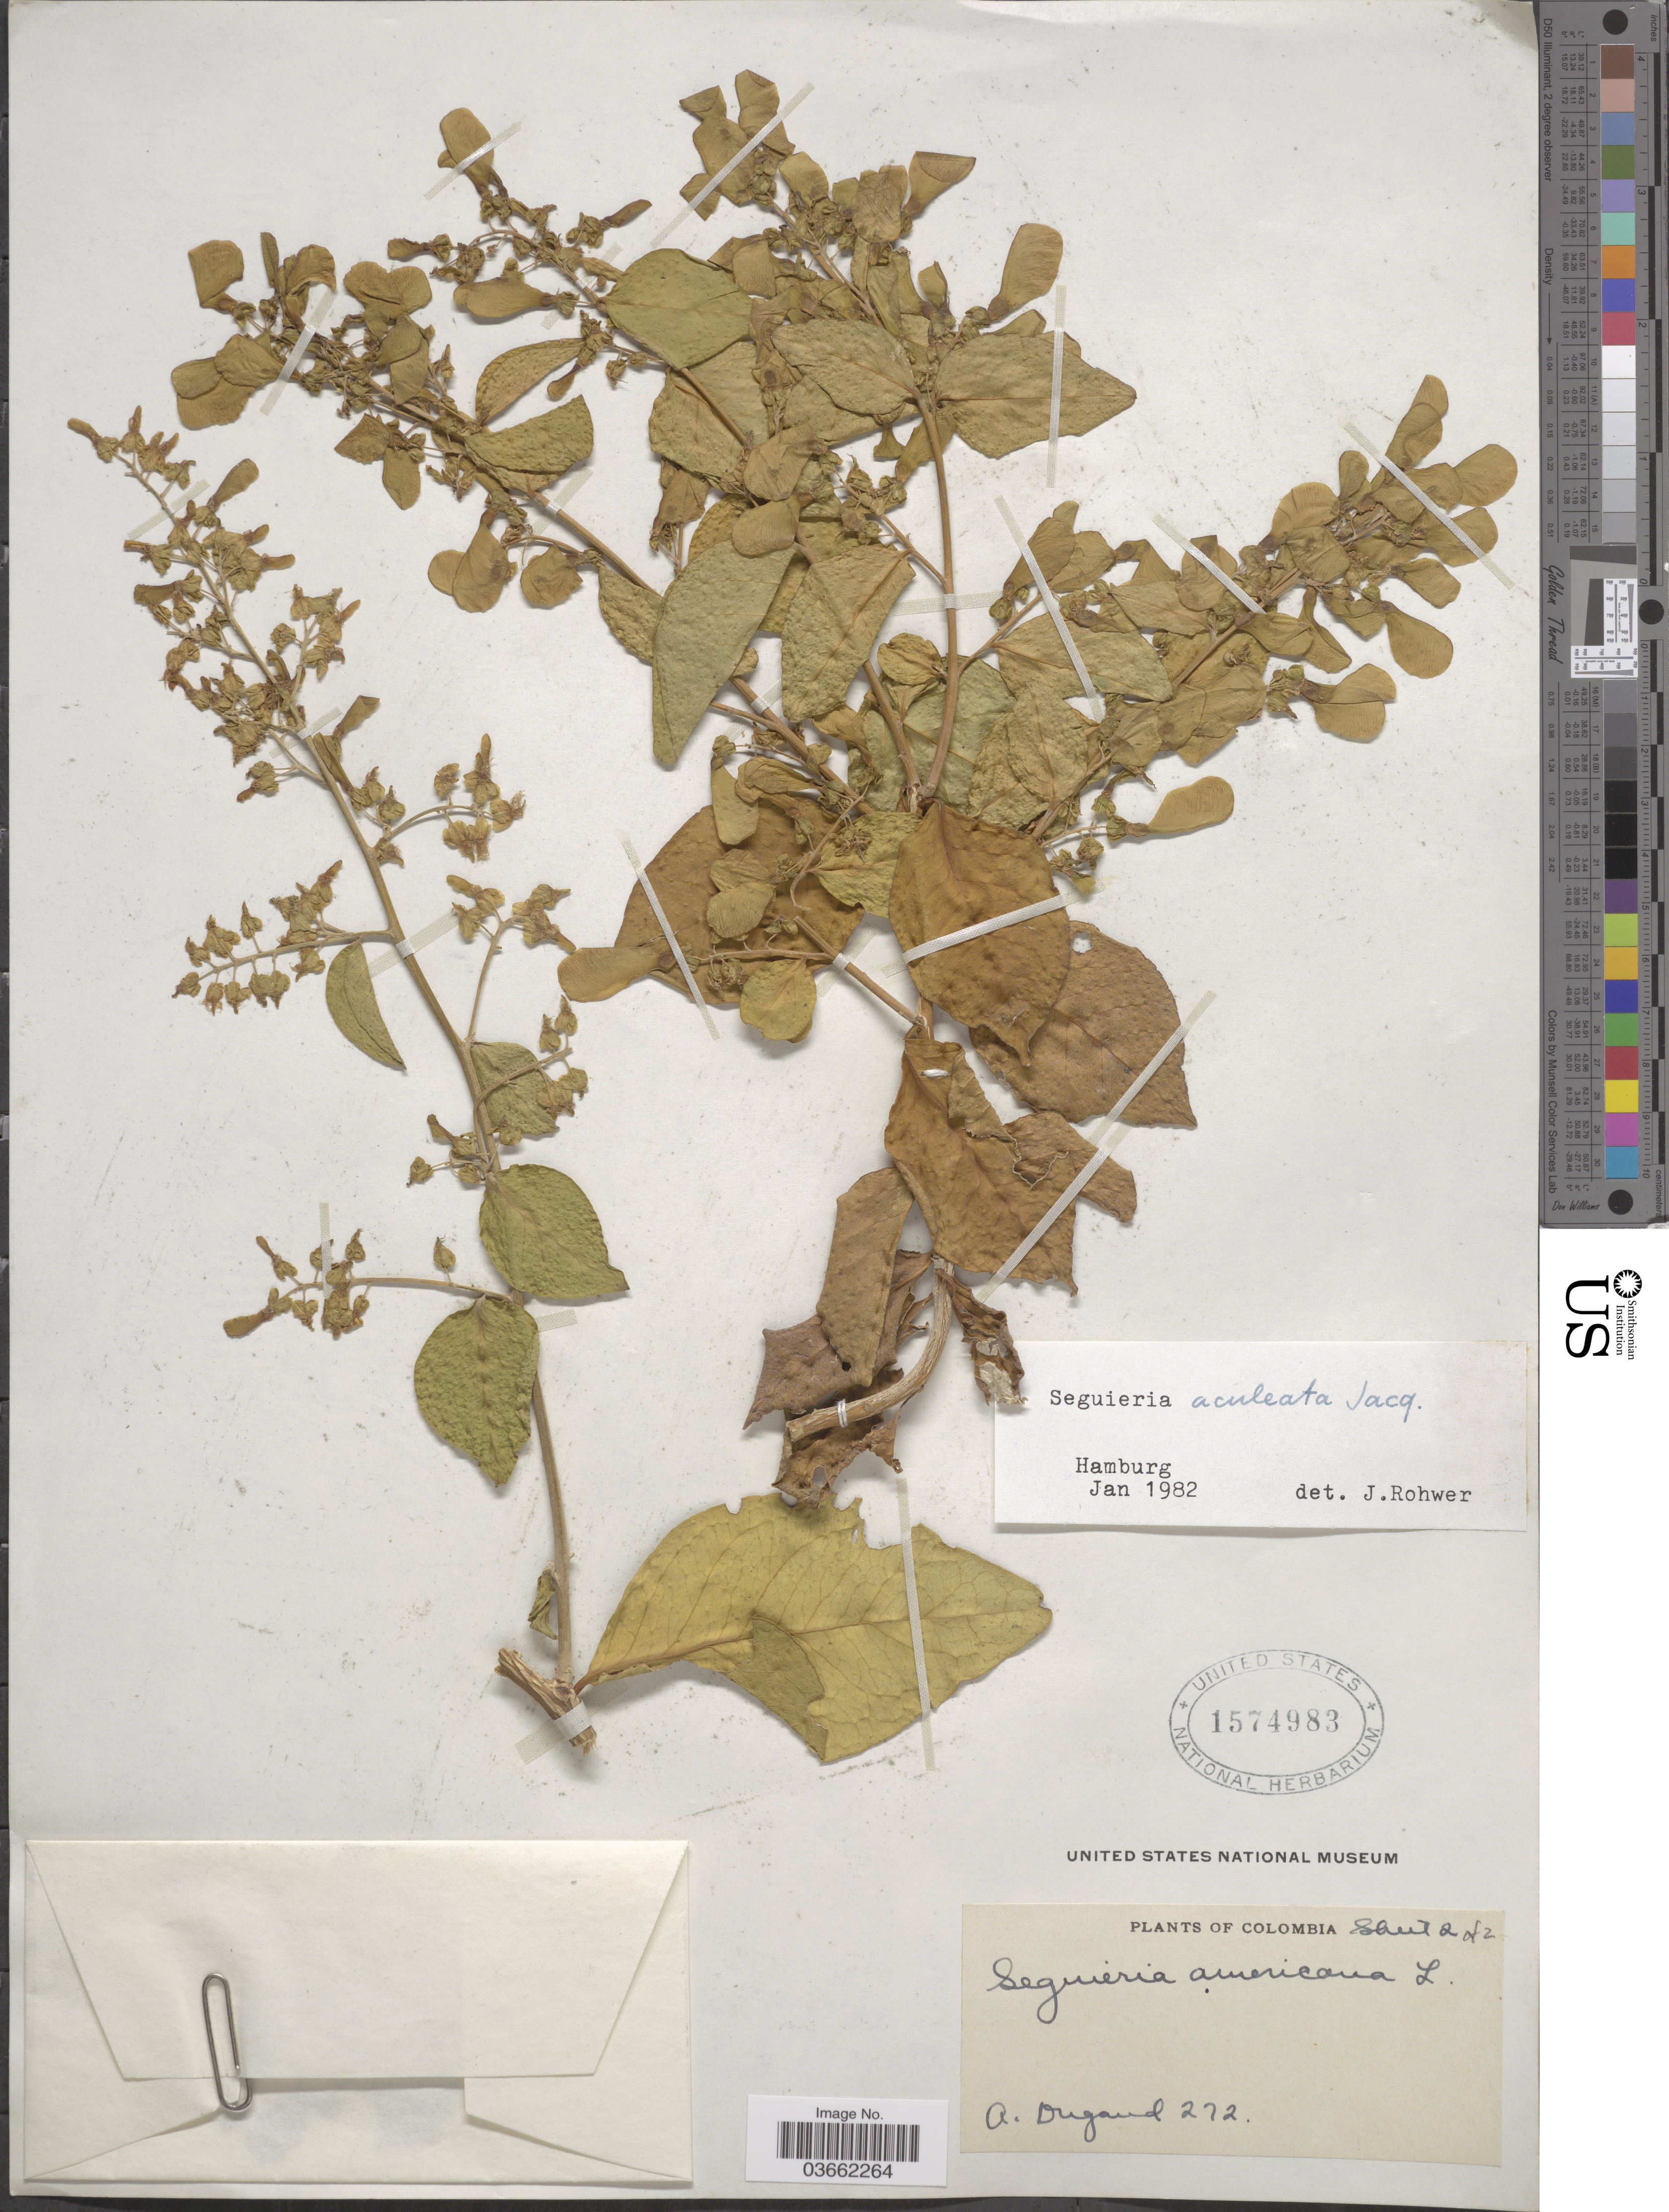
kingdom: Plantae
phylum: Tracheophyta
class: Magnoliopsida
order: Caryophyllales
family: Phytolaccaceae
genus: Seguieria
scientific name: Seguieria aculeata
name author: Jacq.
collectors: A. Dugand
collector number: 272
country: Colombia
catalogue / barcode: US 1574983